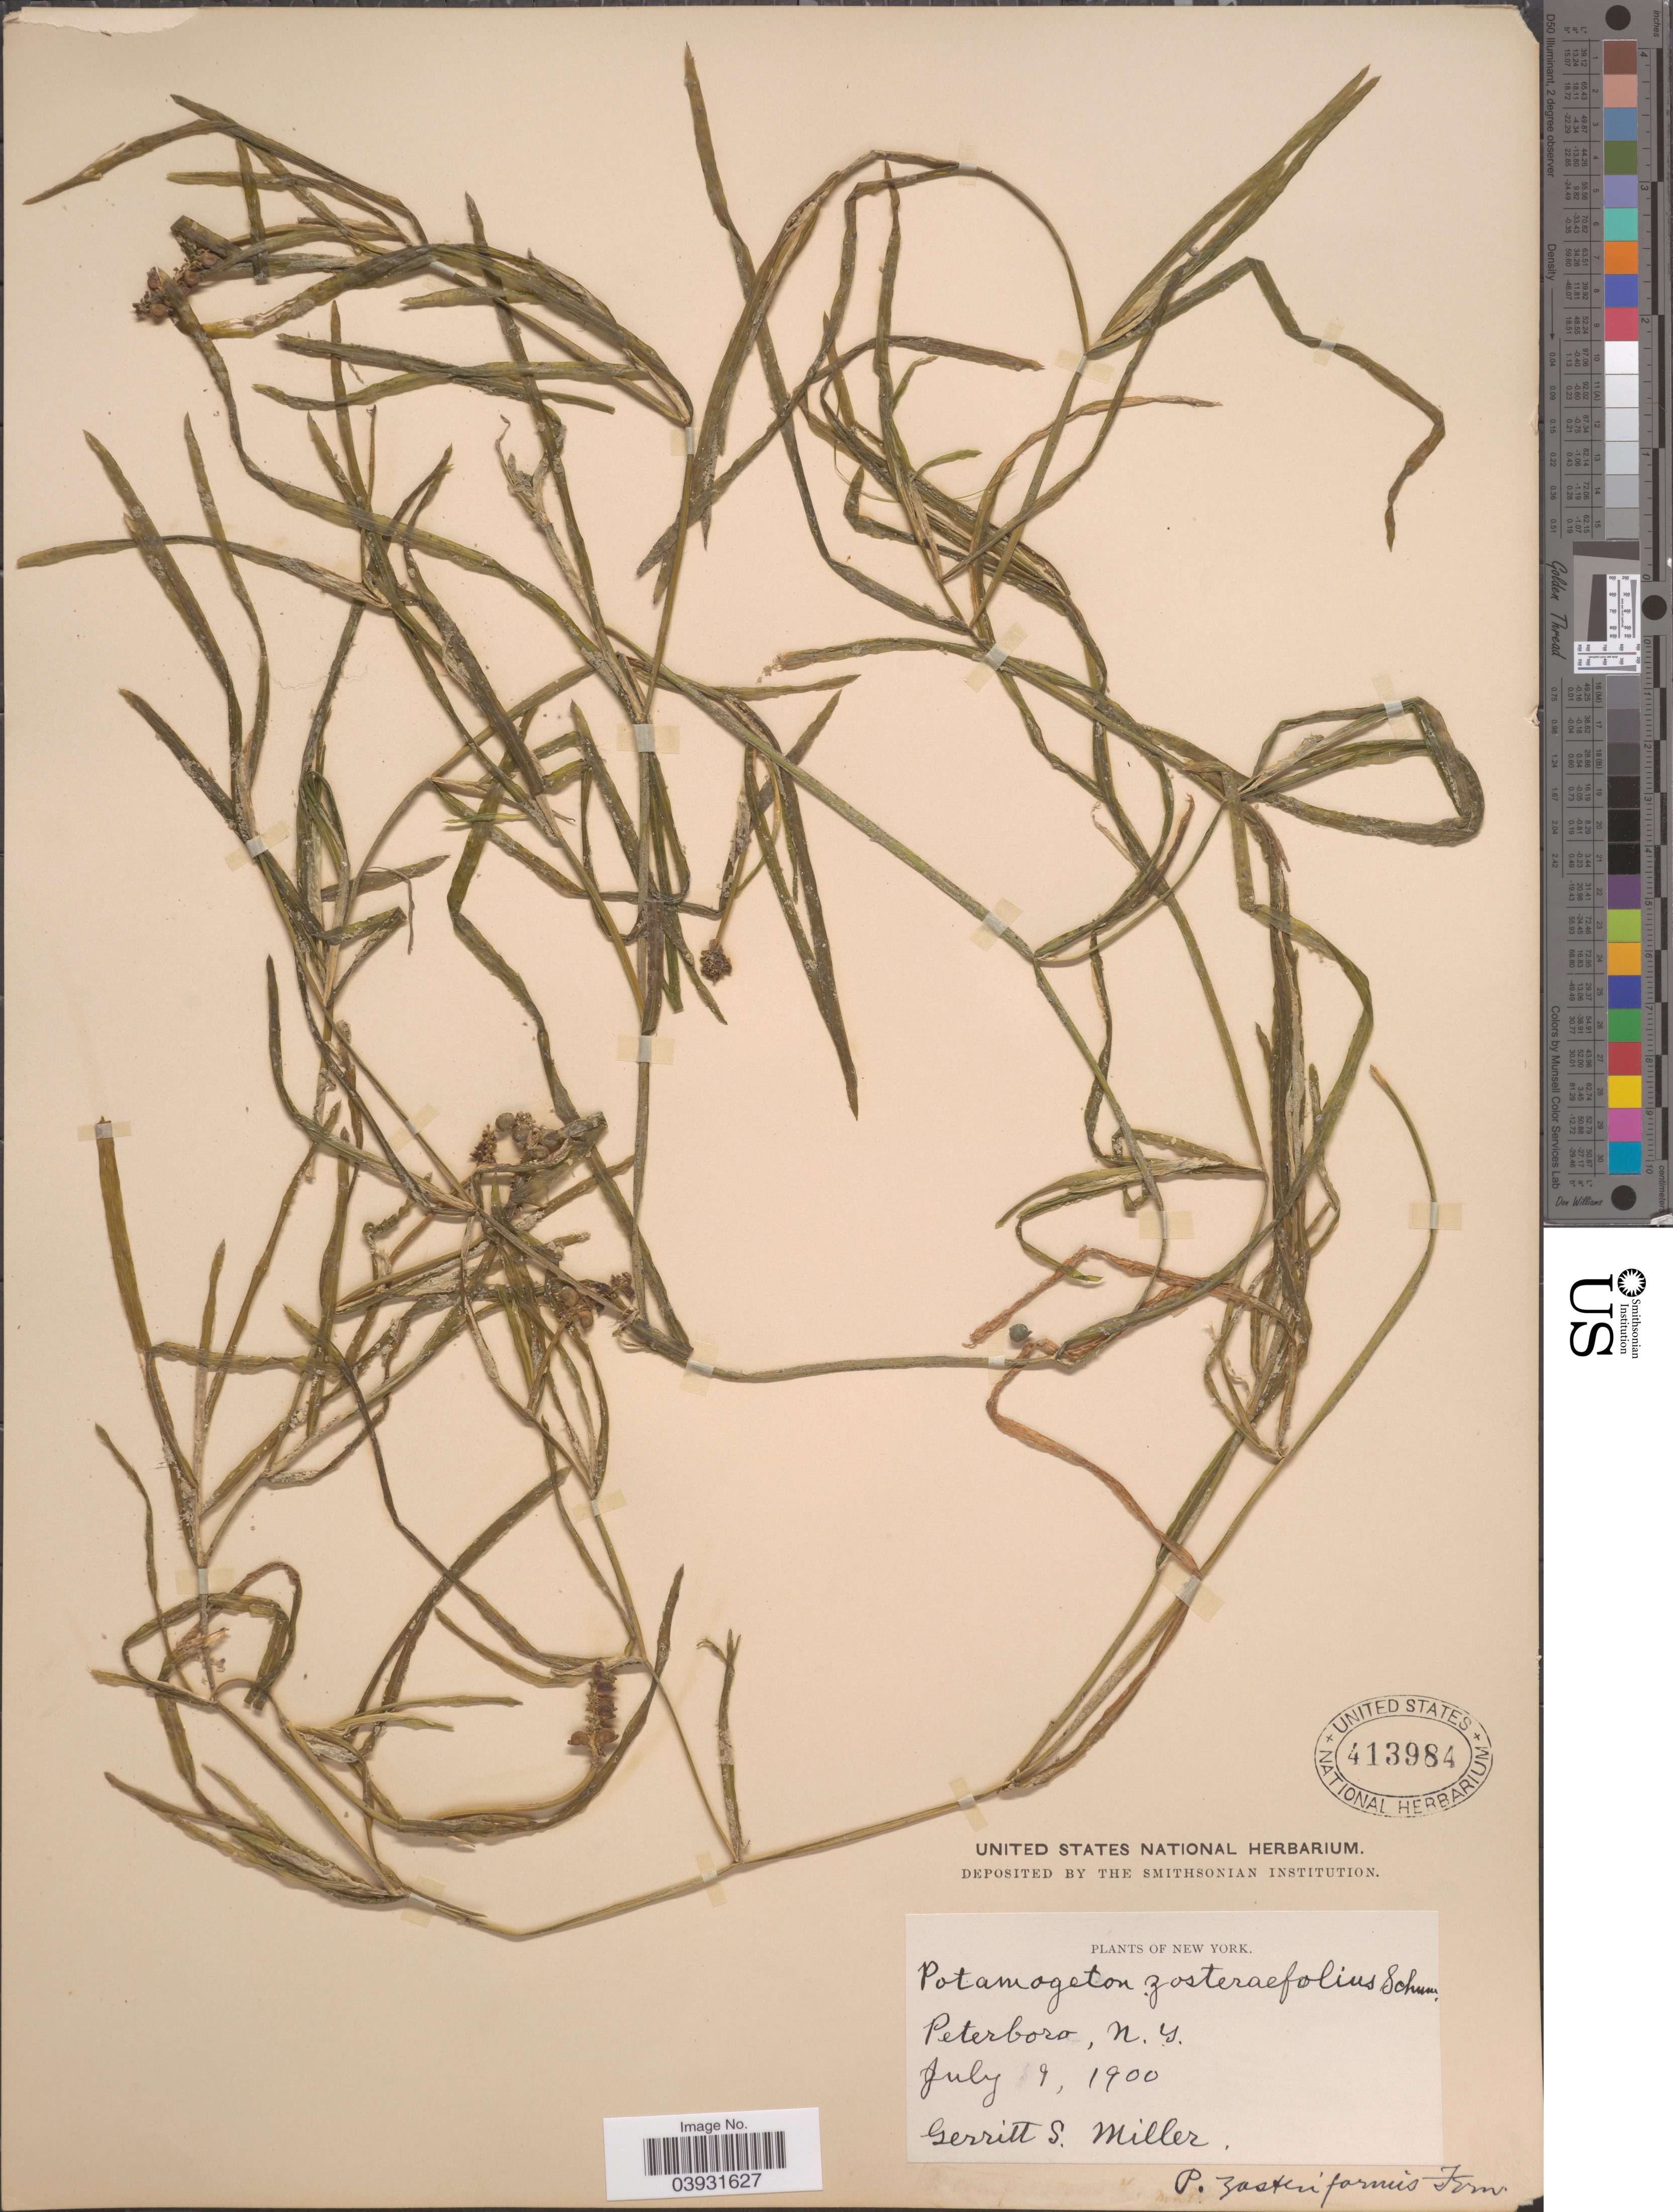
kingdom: Plantae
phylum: Tracheophyta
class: Liliopsida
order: Alismatales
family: Potamogetonaceae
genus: Potamogeton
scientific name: Potamogeton zosterifolius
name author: Schumach.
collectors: G. S. Miller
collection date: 1900-07-09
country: United States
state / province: New York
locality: Peterboro.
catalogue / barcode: US 413984